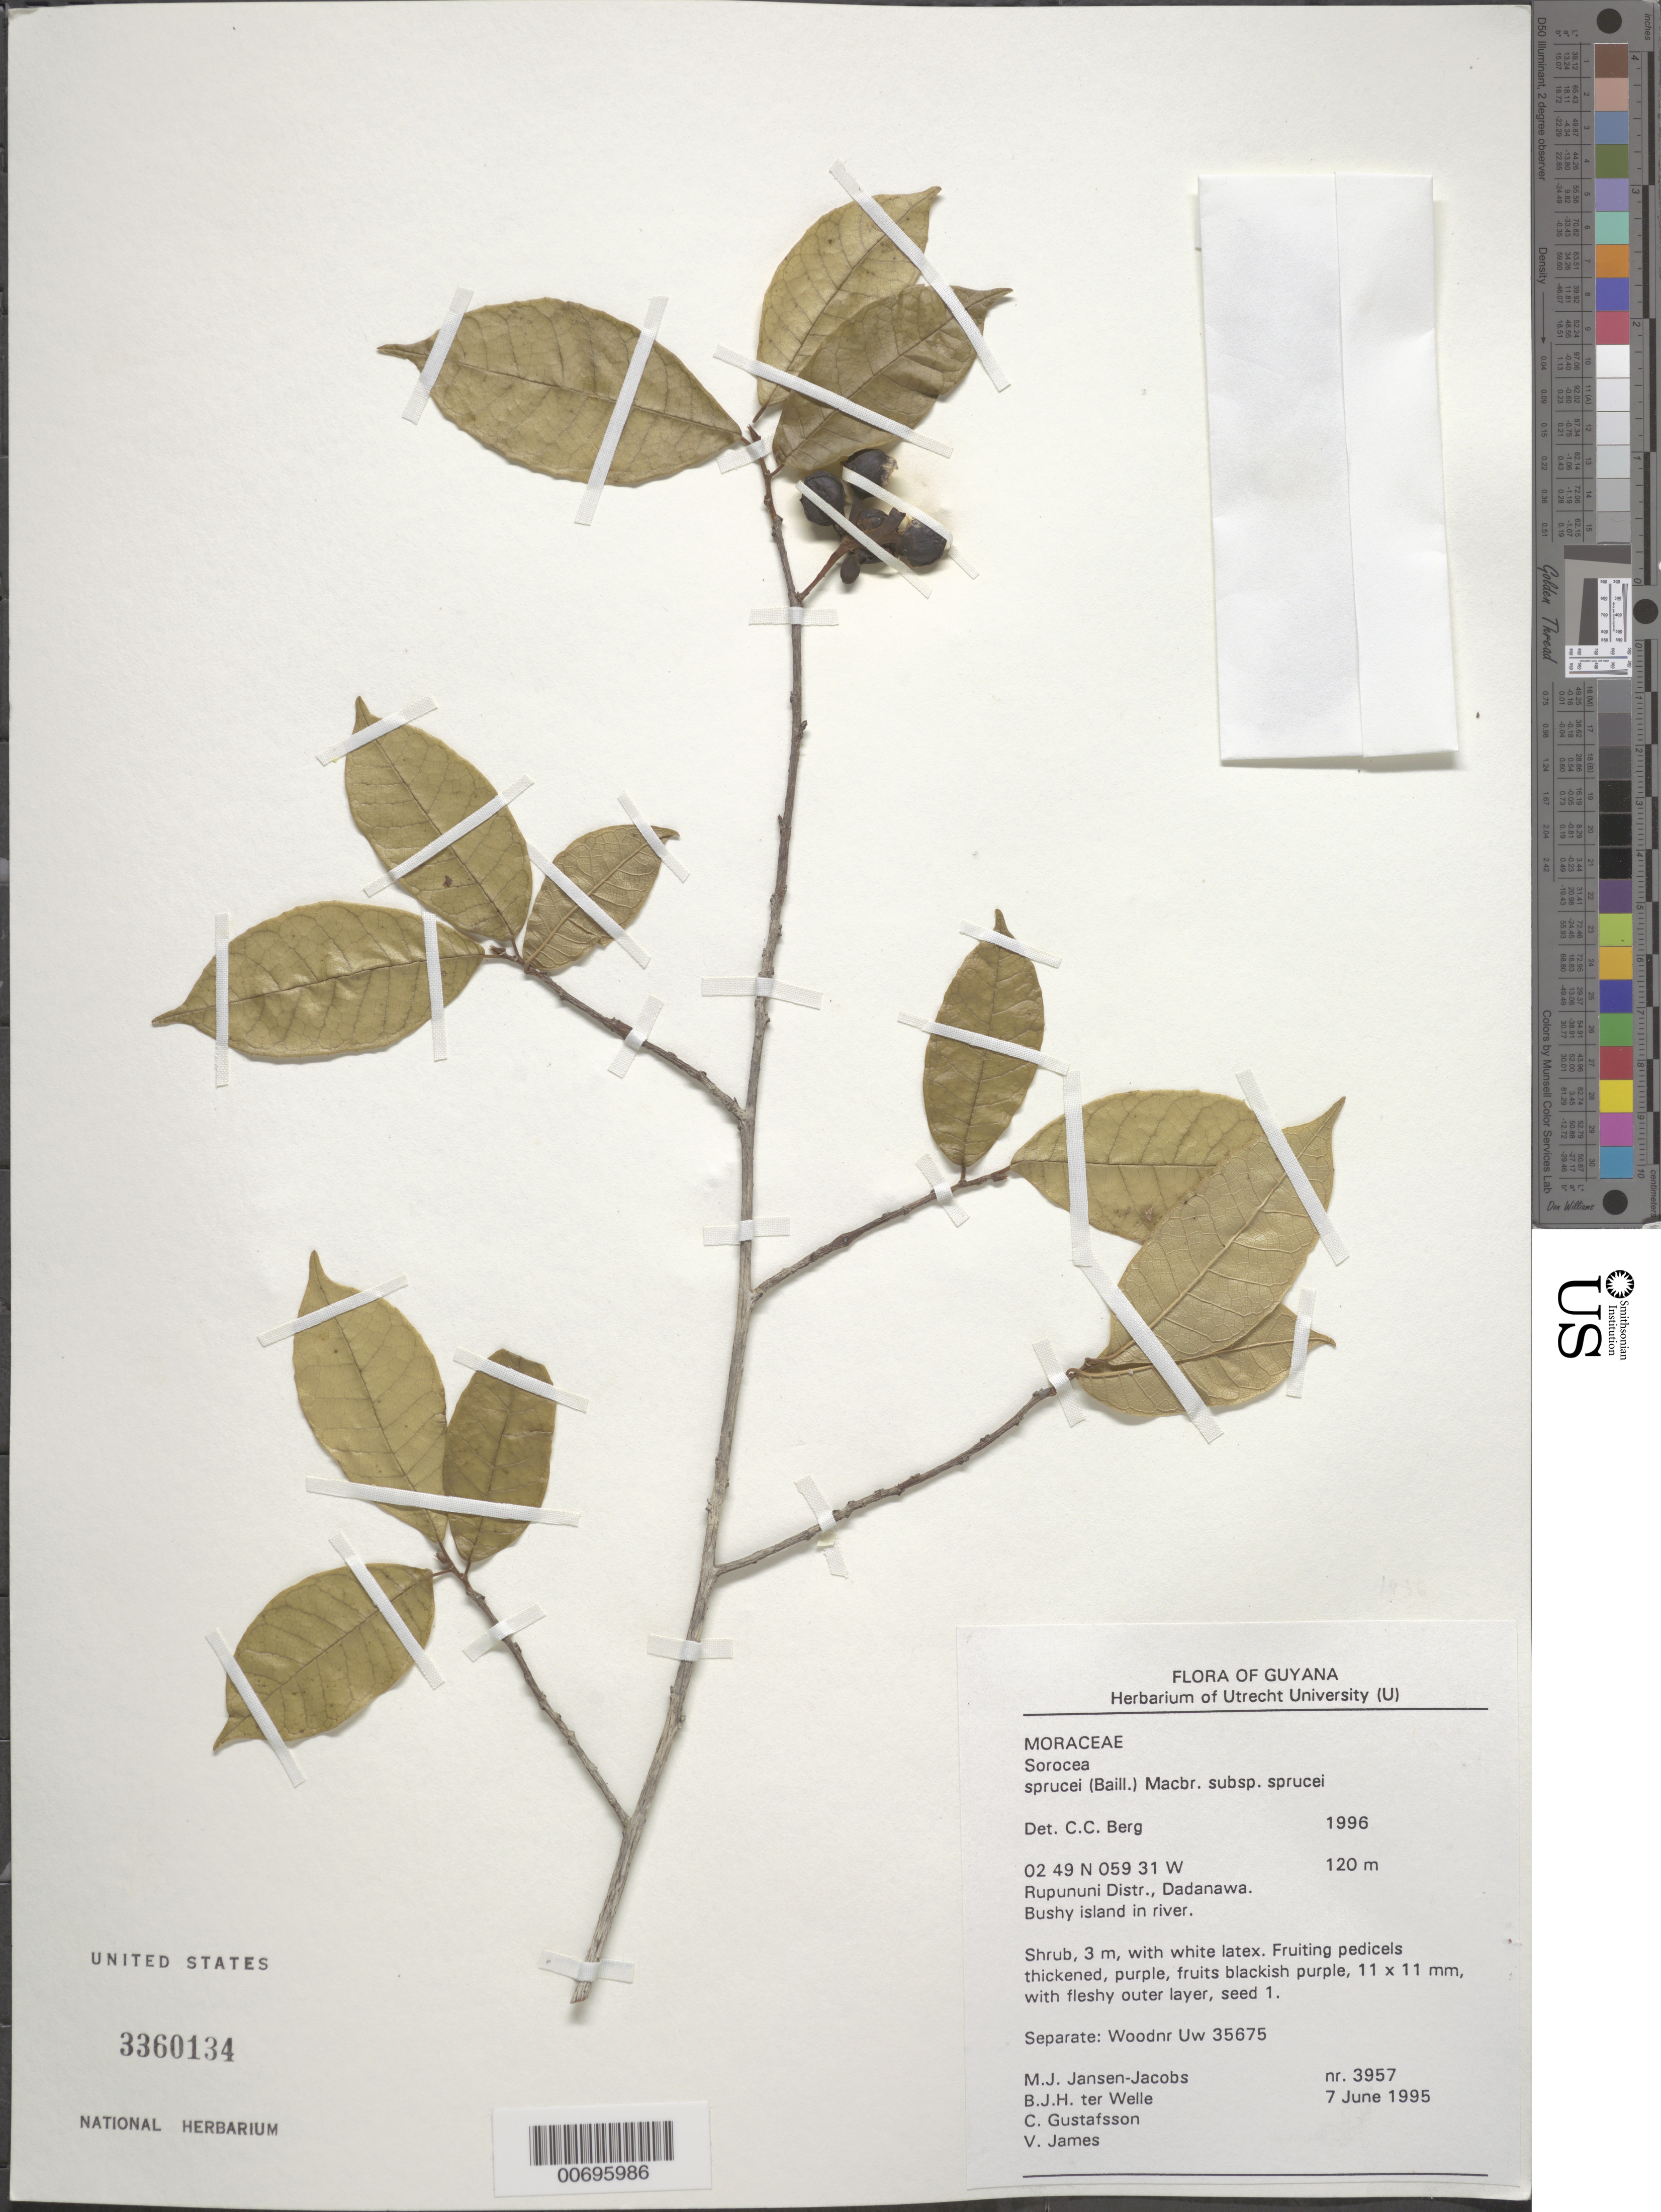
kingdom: Plantae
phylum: Tracheophyta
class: Magnoliopsida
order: Rosales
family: Moraceae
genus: Sorocea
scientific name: Sorocea sprucei subsp. sprucei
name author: (Baill.) J.F. Macbr.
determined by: Berg, C. C.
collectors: M. J. Jansen-Jacobs, B. Welle, C. G. Gustafsson & V. James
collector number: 3957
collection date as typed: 7-Jun-95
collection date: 1995-06-07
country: Guyana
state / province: U. Takutu-U. Essequibo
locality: Dadanawa, Rupununi River, Rupununi District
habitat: Bushy island in river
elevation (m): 120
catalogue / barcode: US 3360134